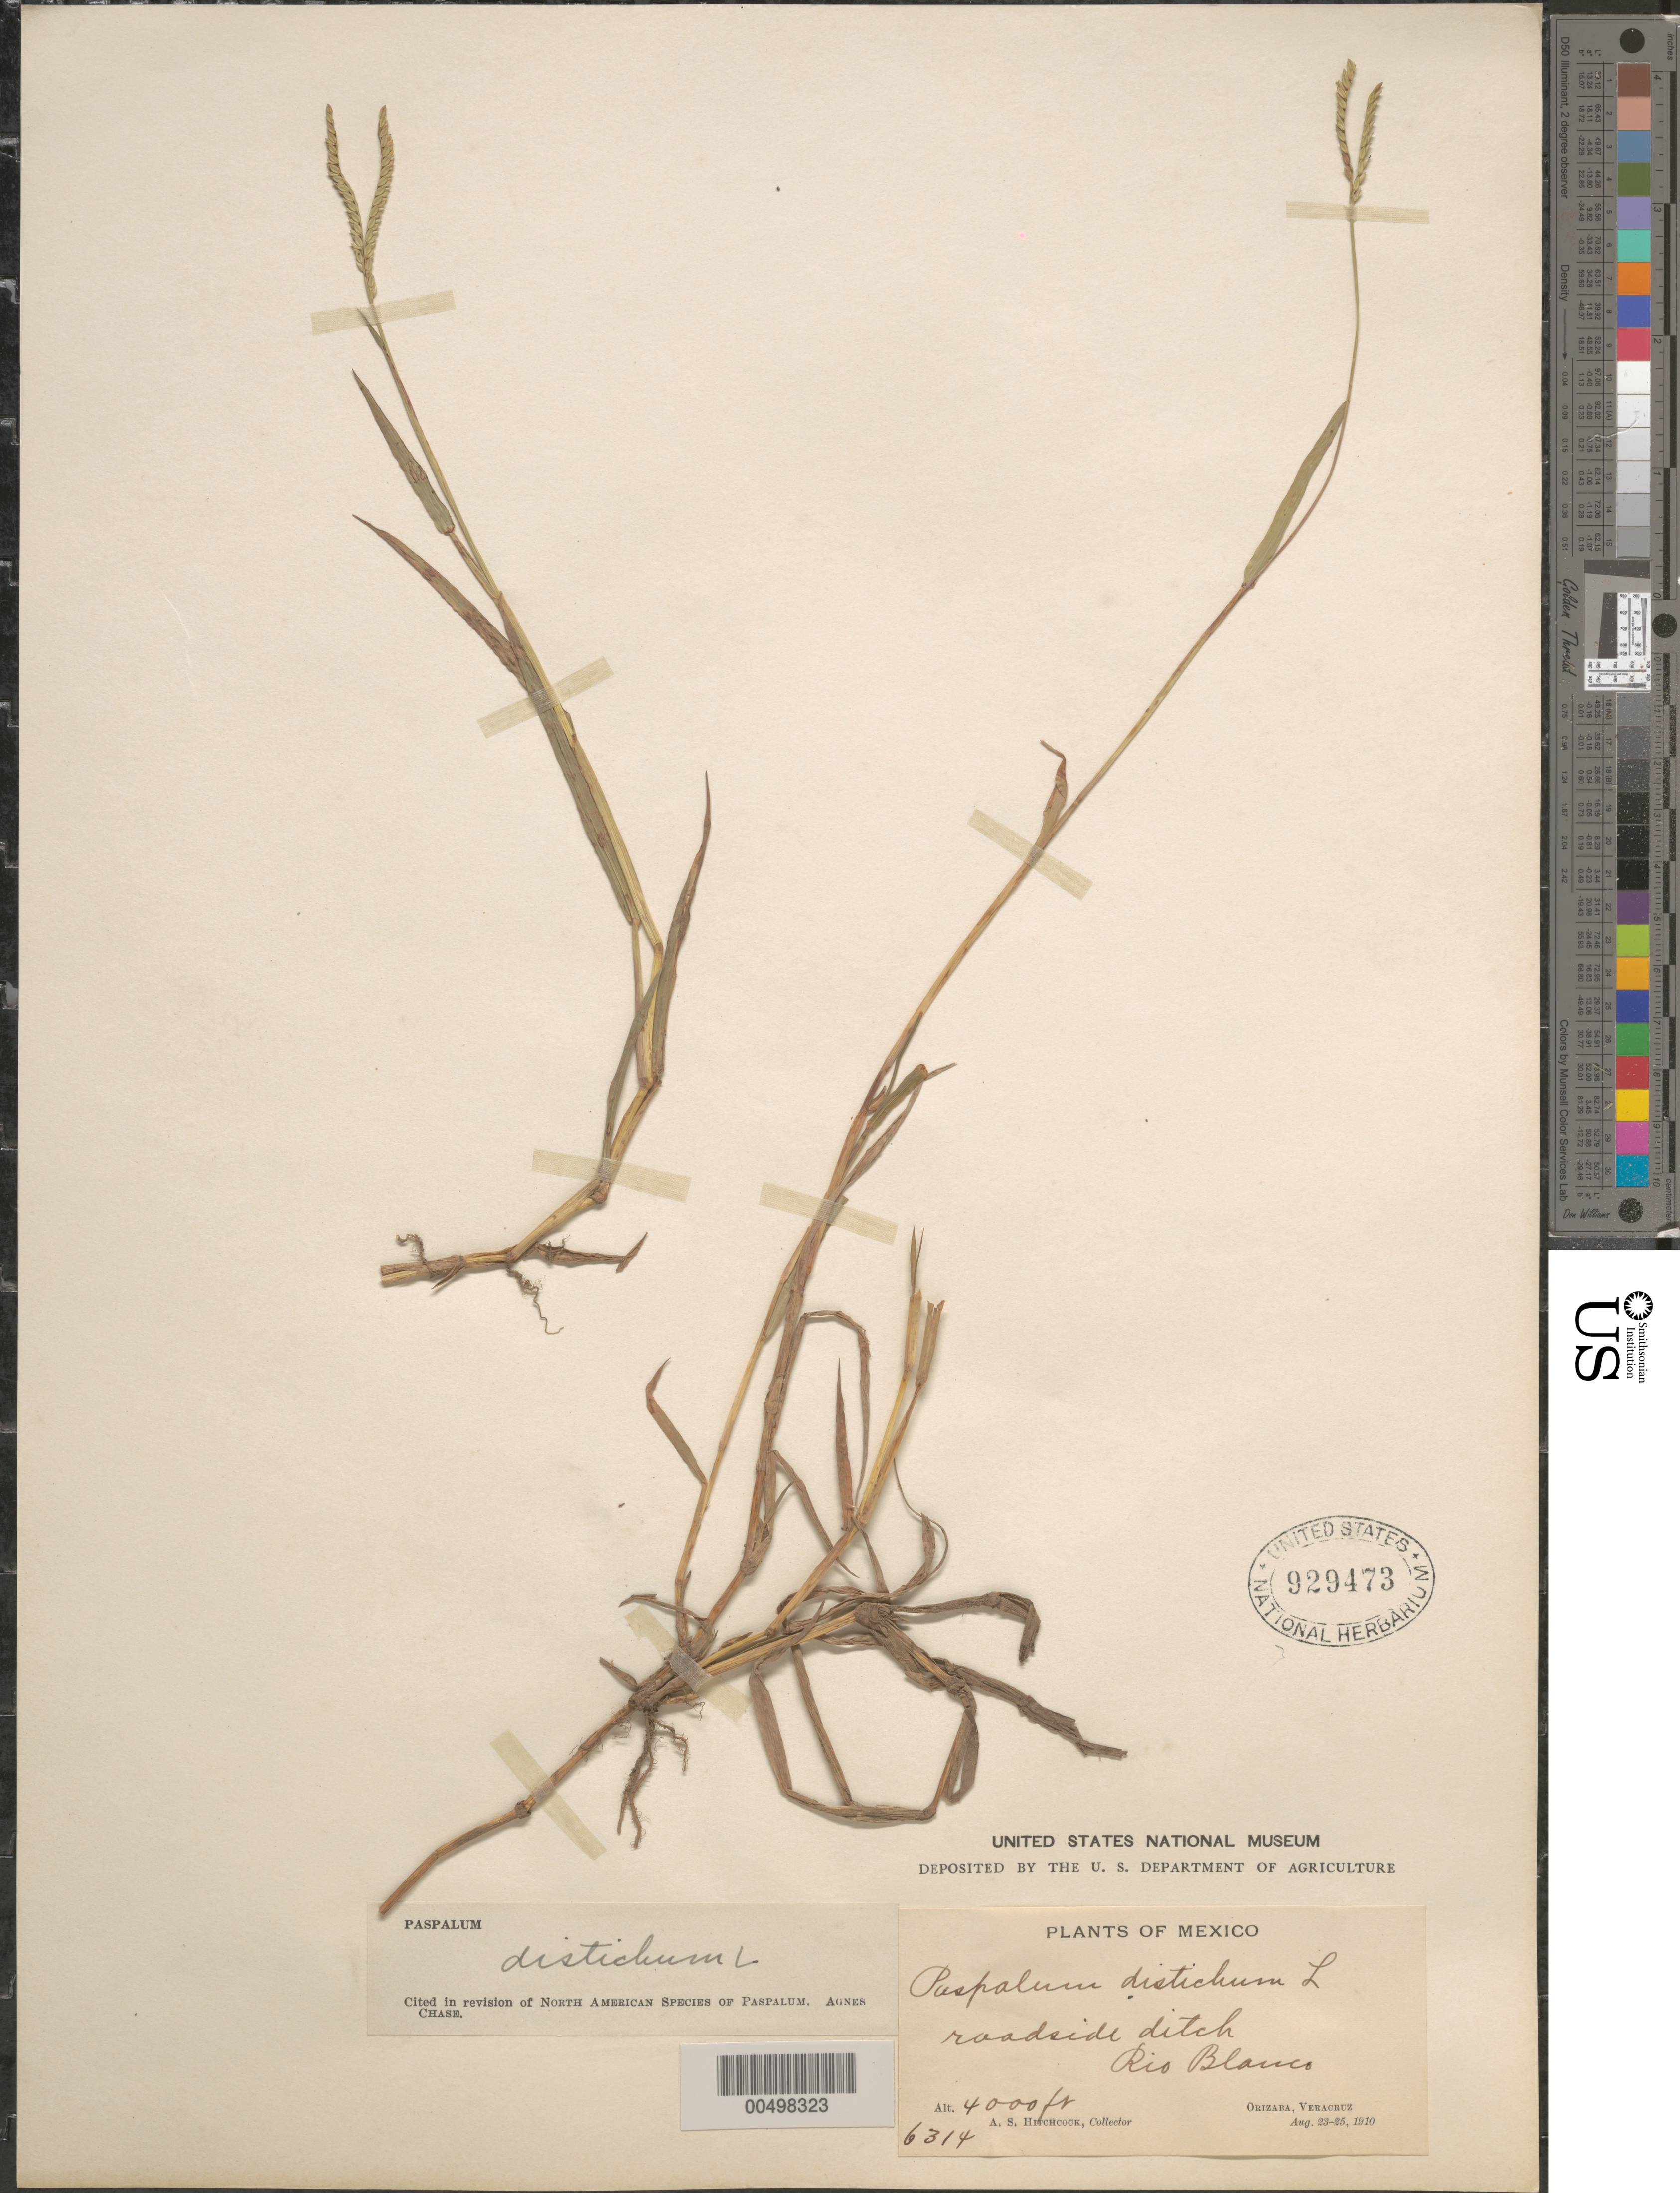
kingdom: Plantae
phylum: Tracheophyta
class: Liliopsida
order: Poales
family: Poaceae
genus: Paspalum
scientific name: Paspalum paspaloides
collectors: A. S. Hitchcock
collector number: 6314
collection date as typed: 23 Aug 1910 to 25 Aug 1910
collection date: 1910-08-23/1910-08-25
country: Mexico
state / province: Veracruz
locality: Rio Blanco, Orizaba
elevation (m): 1219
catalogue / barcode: US 929473